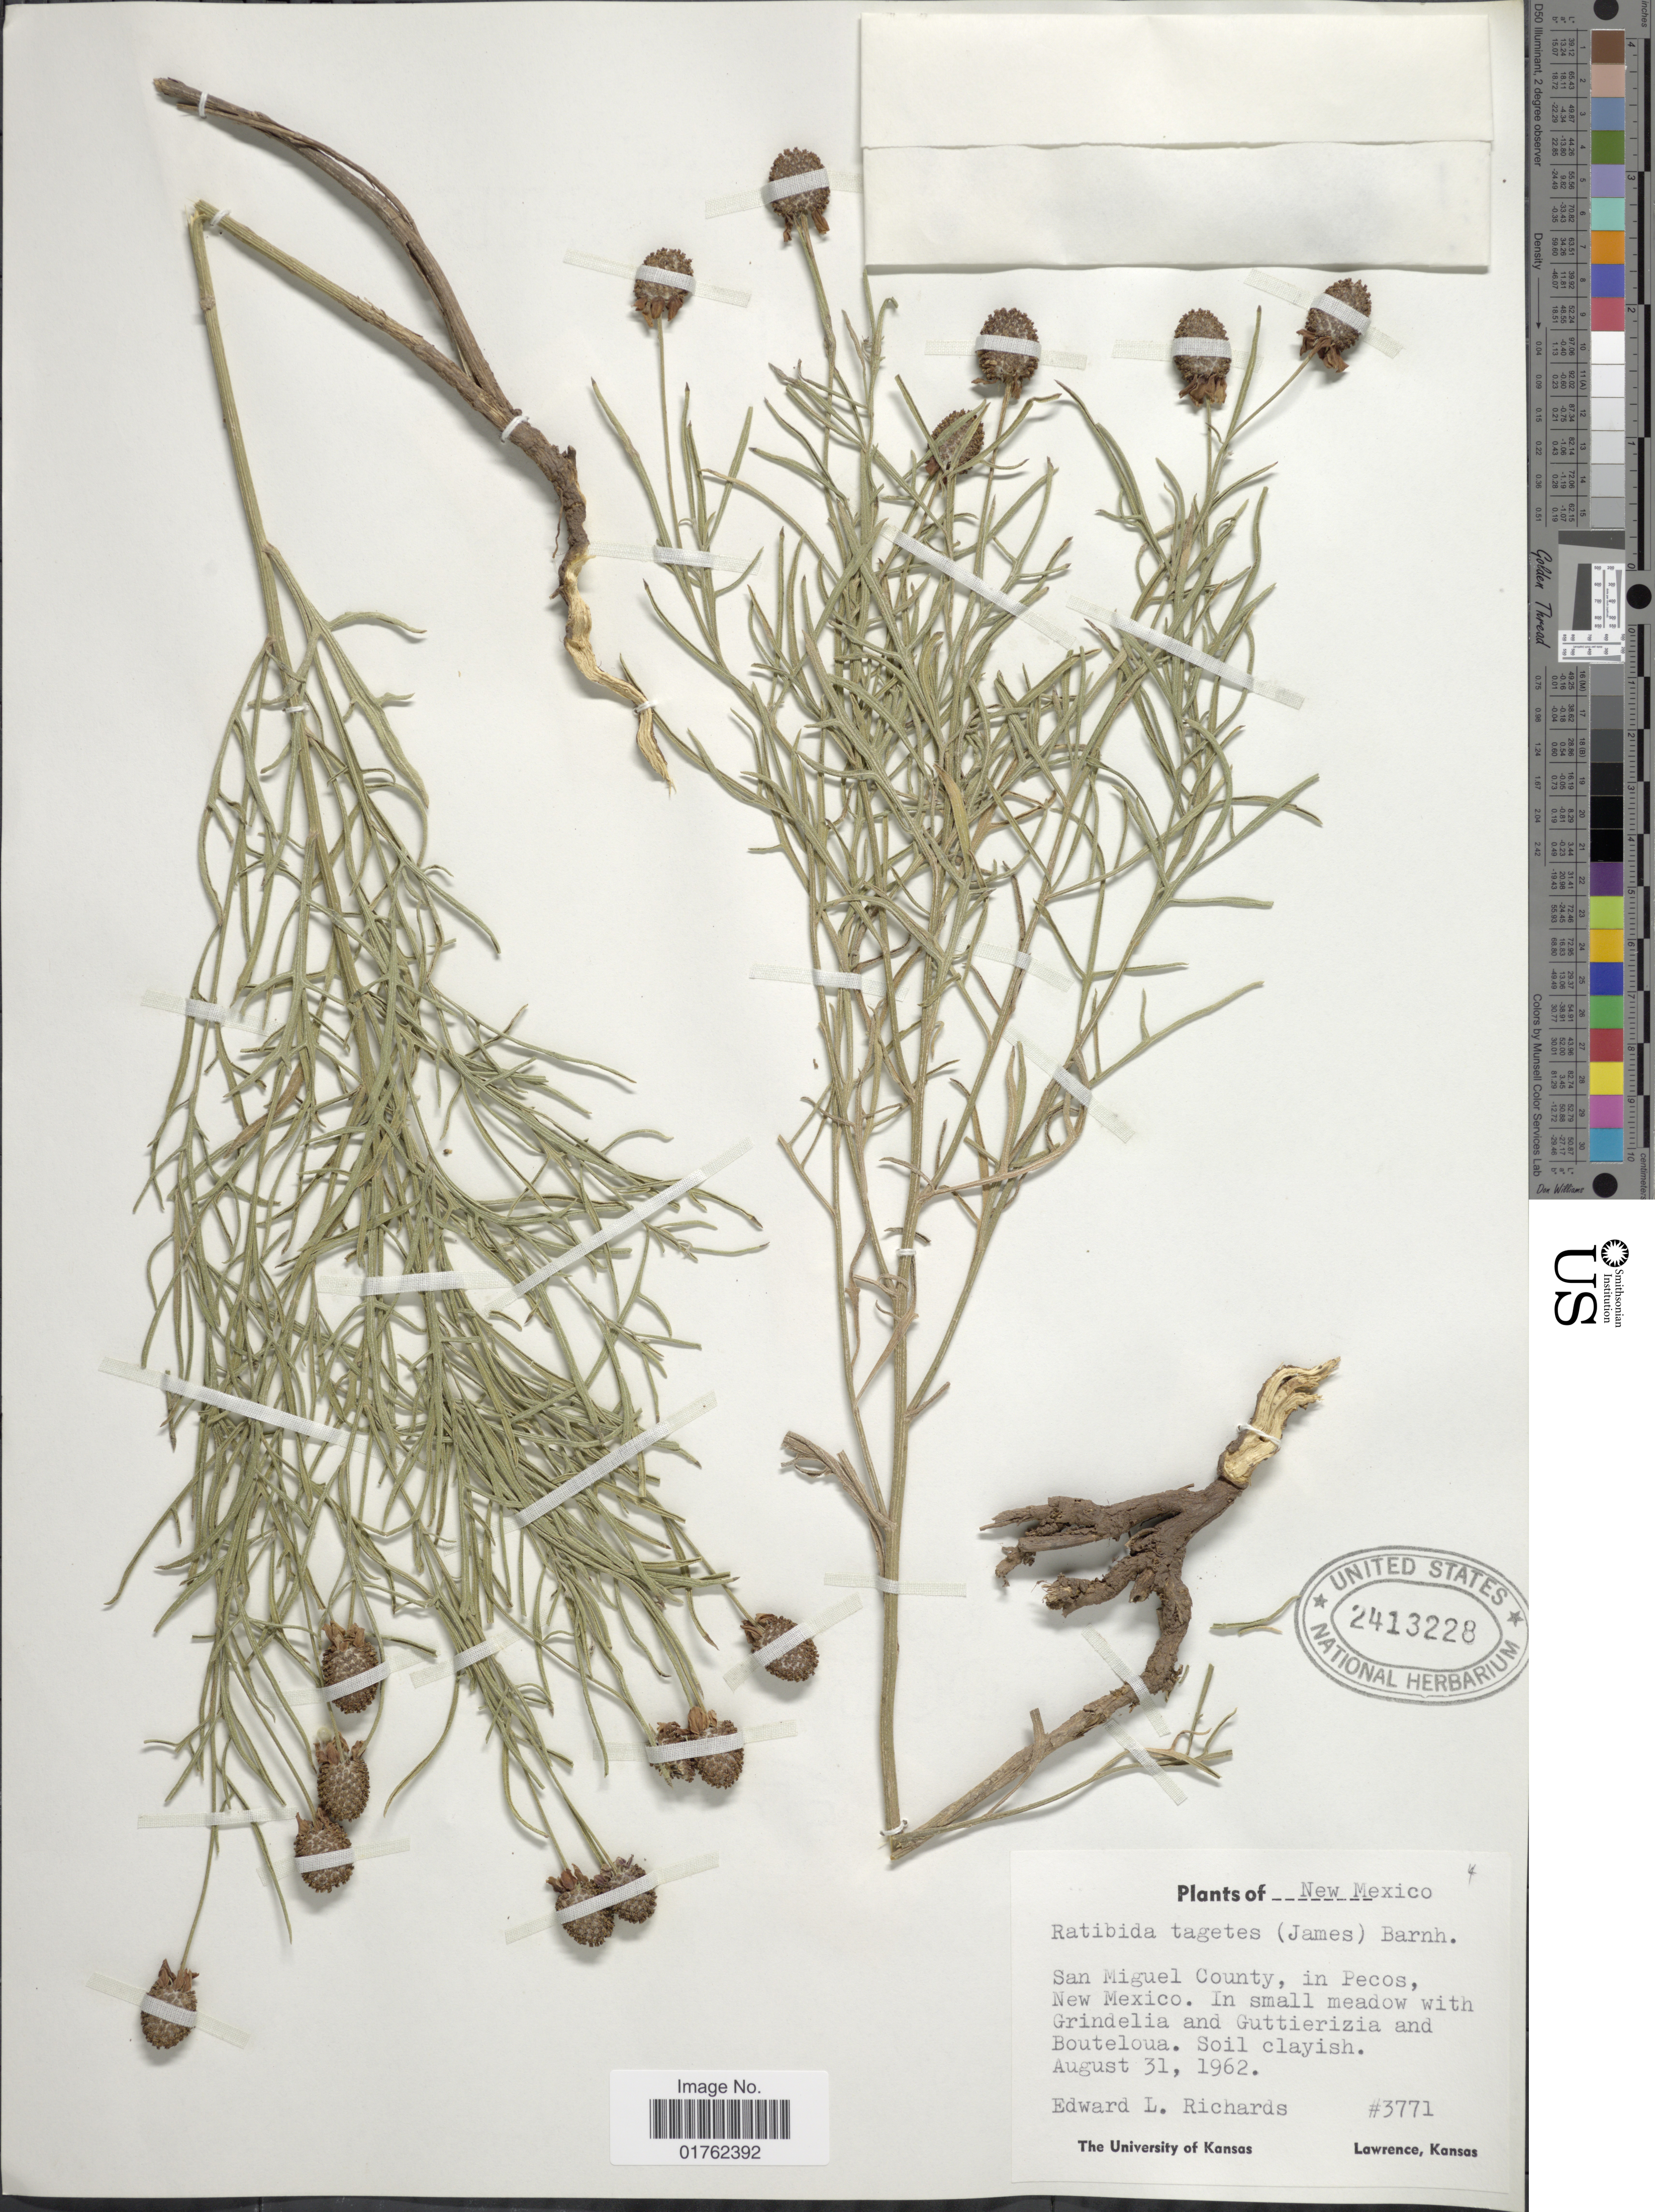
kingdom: Plantae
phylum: Tracheophyta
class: Magnoliopsida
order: Asterales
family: Asteraceae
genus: Ratibida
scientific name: Ratibida tagetes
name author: (James) Barnhart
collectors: E. Richards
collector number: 3771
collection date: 1962-08-31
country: United States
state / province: New Mexico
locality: San Miguel County, in Pecos, New Mexico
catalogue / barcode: US 2413228